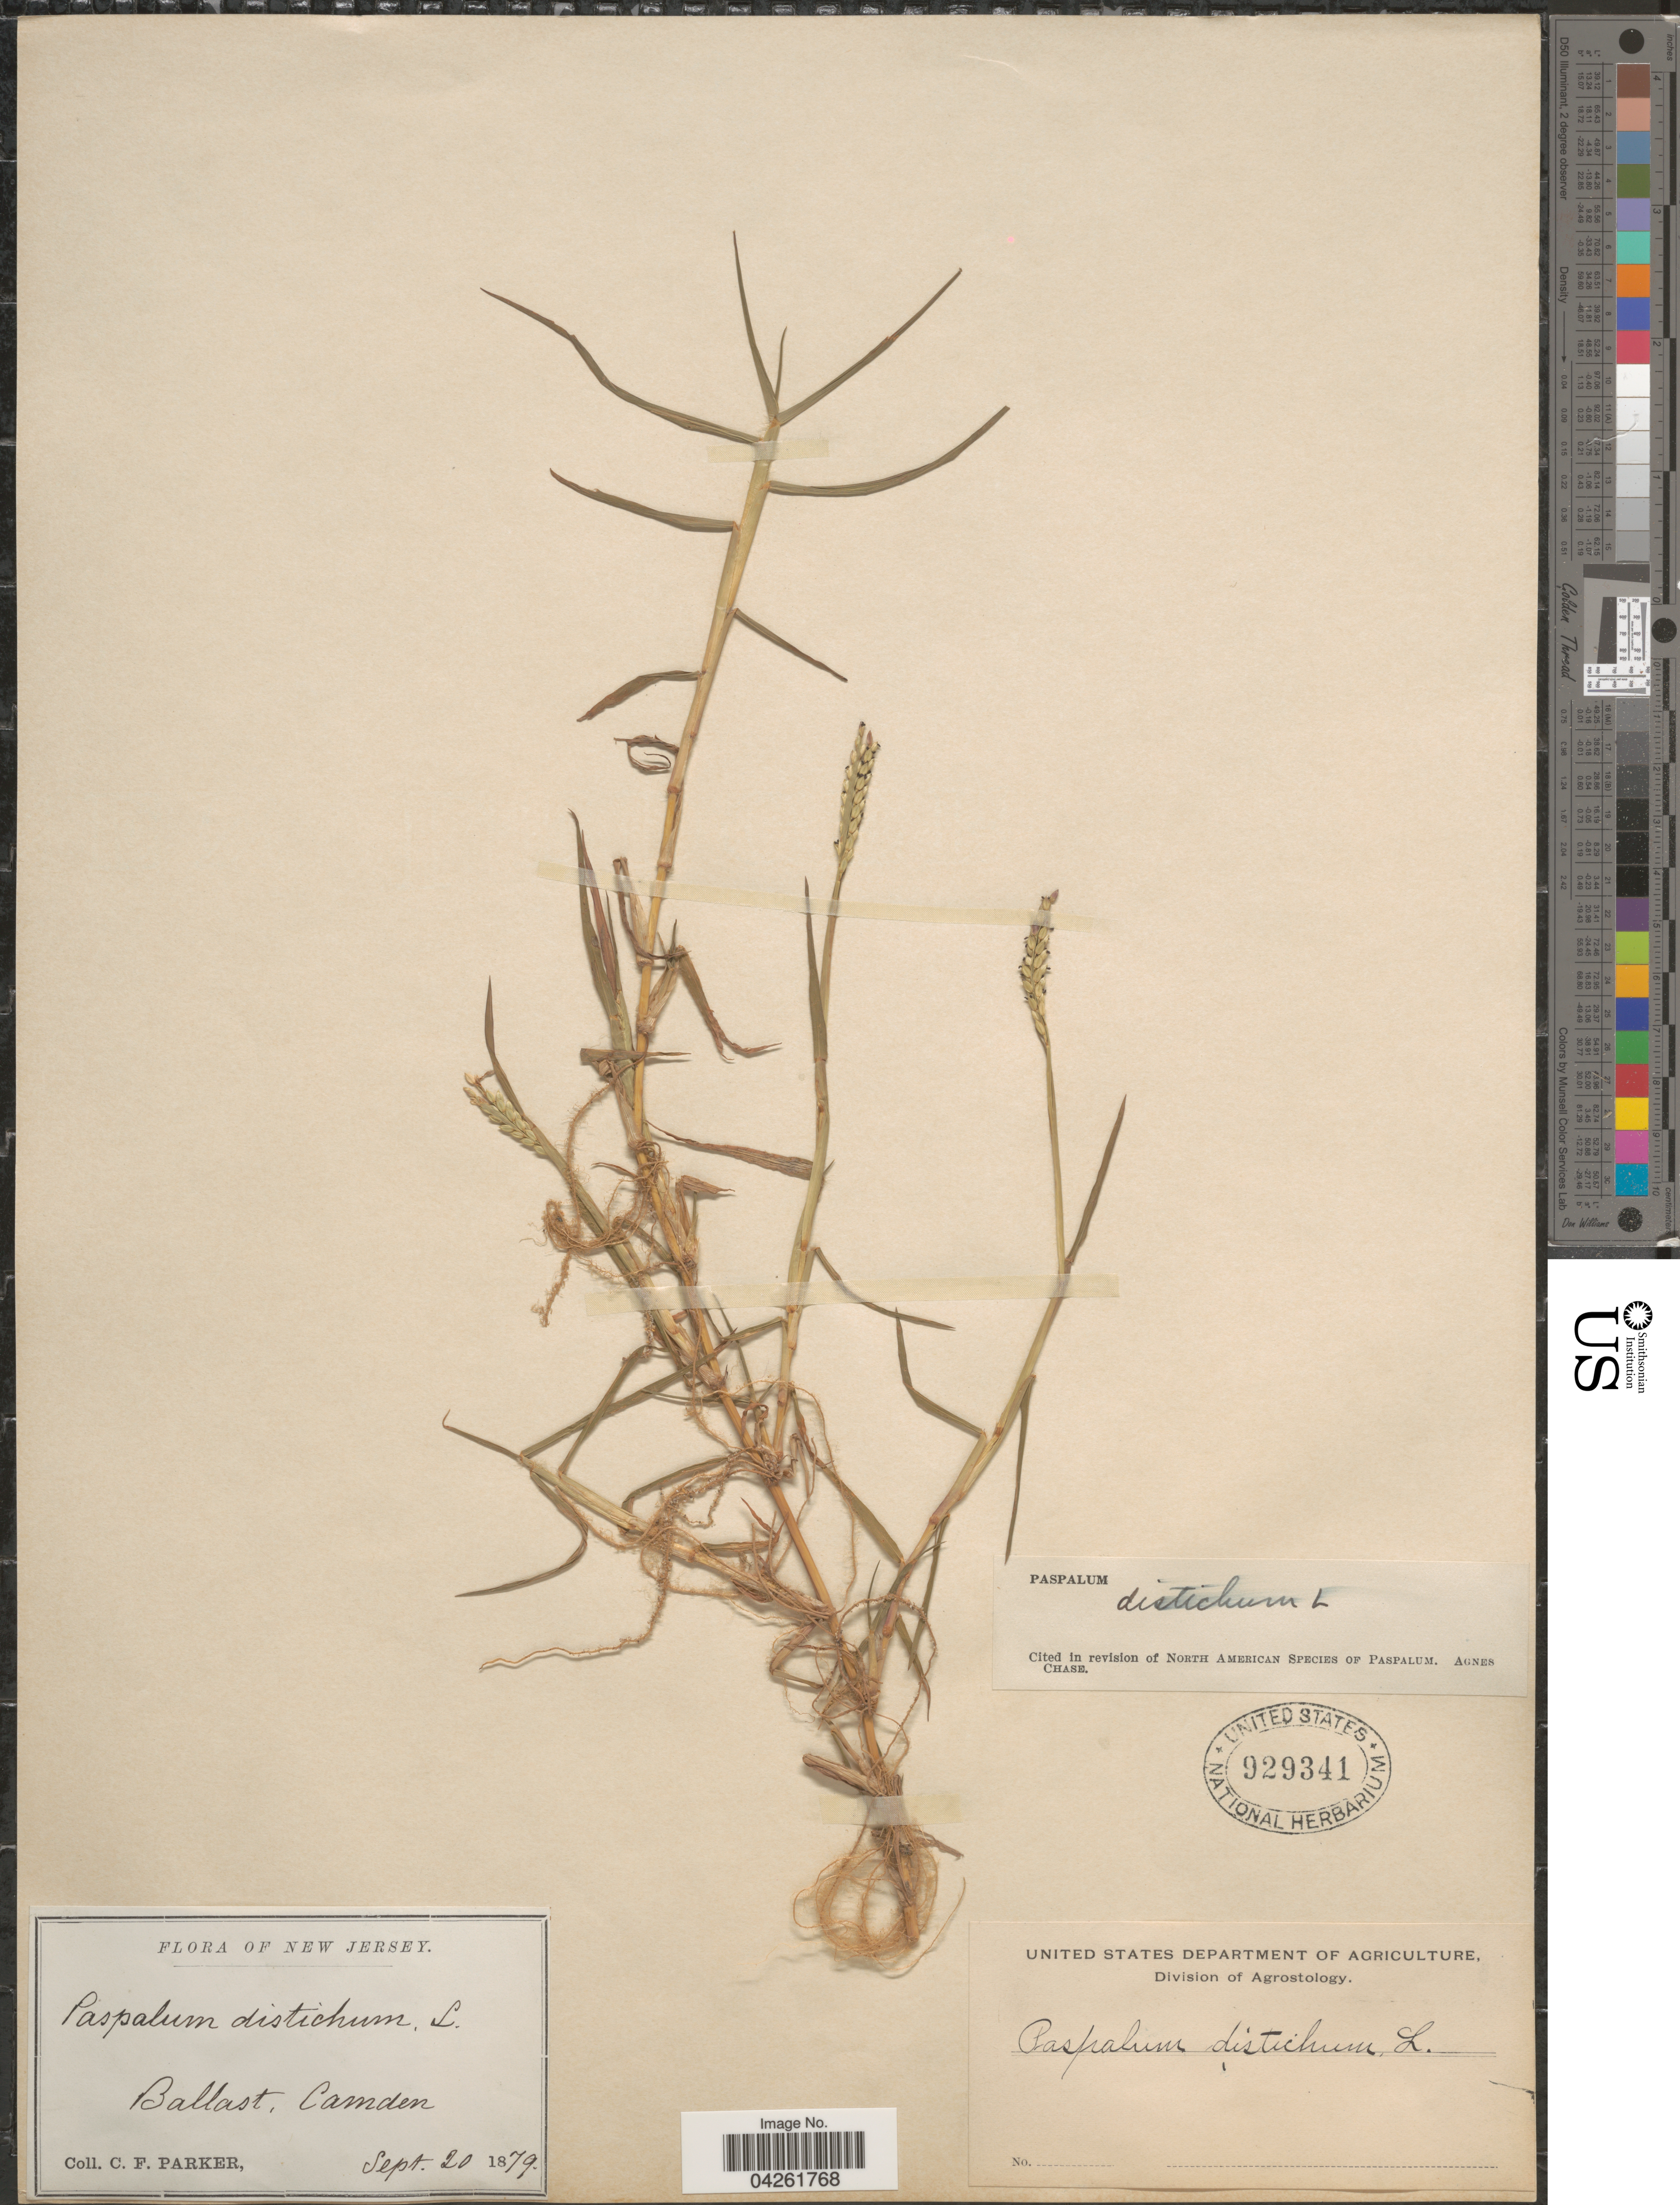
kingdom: Plantae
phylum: Tracheophyta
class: Liliopsida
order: Poales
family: Poaceae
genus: Paspalum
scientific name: Paspalum distichum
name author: L.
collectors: C. F. Parker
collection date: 1879-09-20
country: United States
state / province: New Jersey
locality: Ballast, Camden.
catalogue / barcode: US 929341